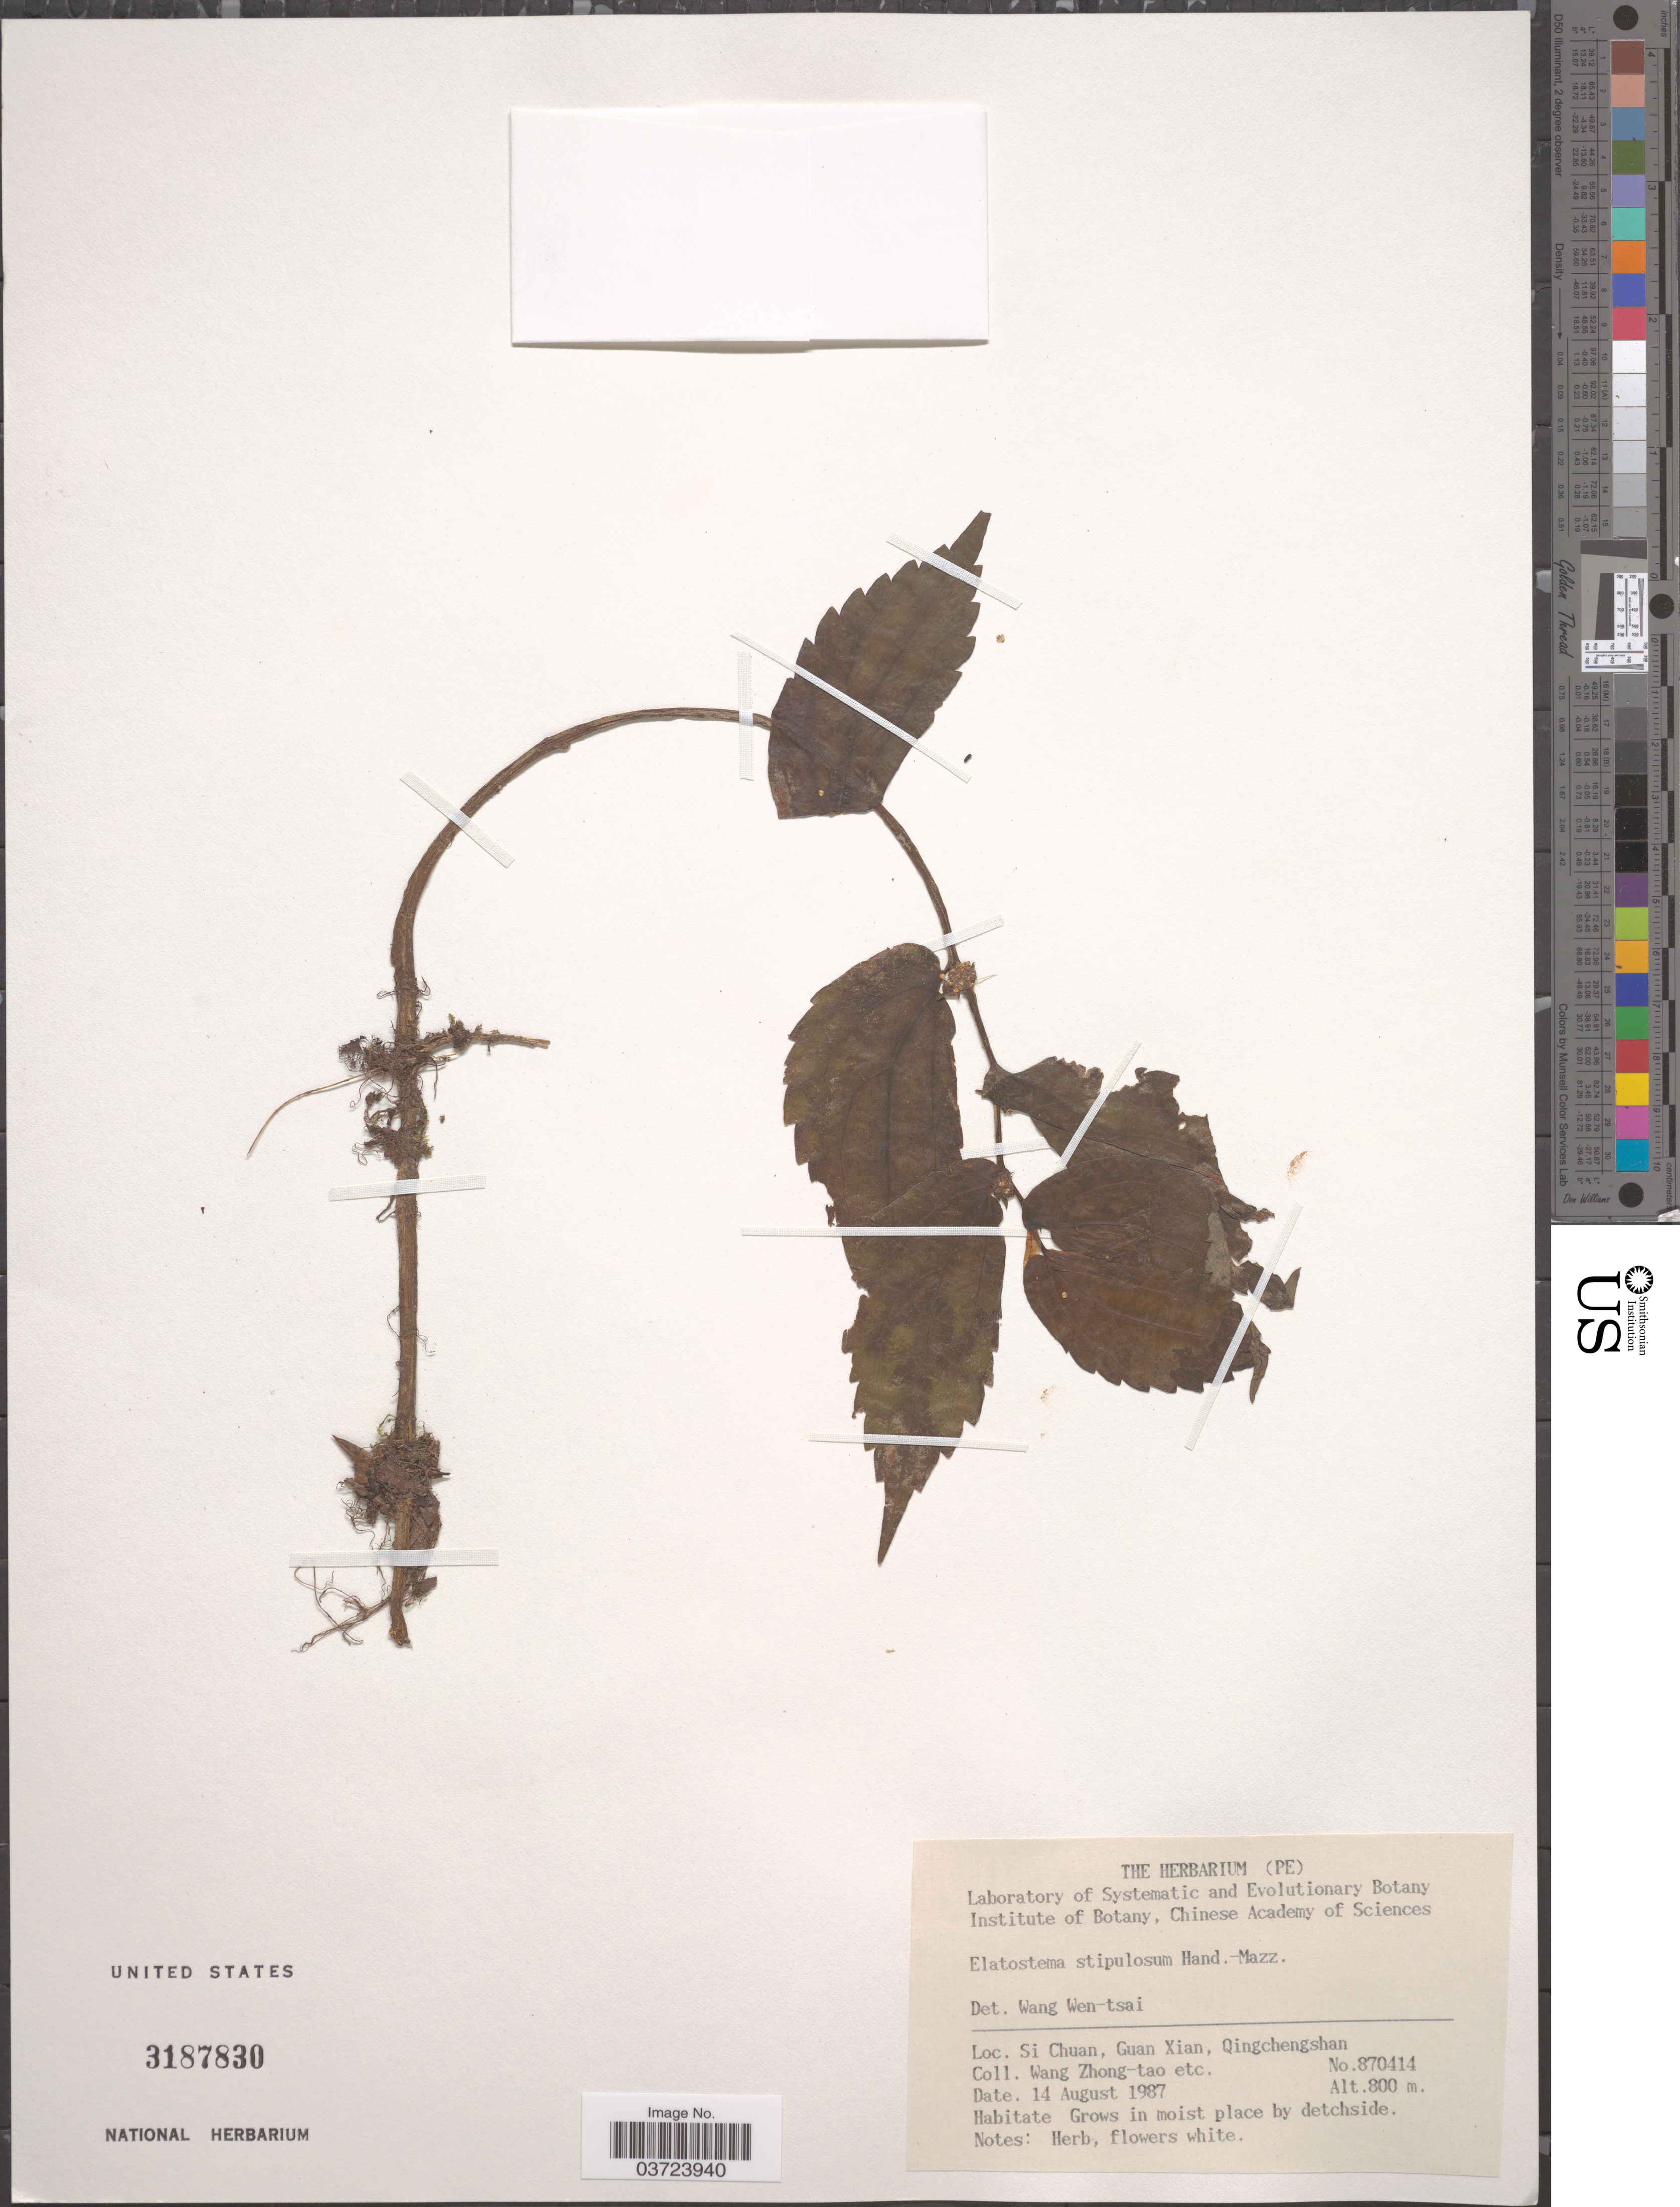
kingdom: Plantae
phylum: Tracheophyta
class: Magnoliopsida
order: Rosales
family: Urticaceae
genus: Elatostema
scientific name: Elatostema stipulosum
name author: Hand.-Mazz.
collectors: W. Zhong-Tao & et al.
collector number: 870414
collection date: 1987-08-14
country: China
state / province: Sichuan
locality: Si Chuan, Guan Xian, Qingchengshan.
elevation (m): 800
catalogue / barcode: US 3187830